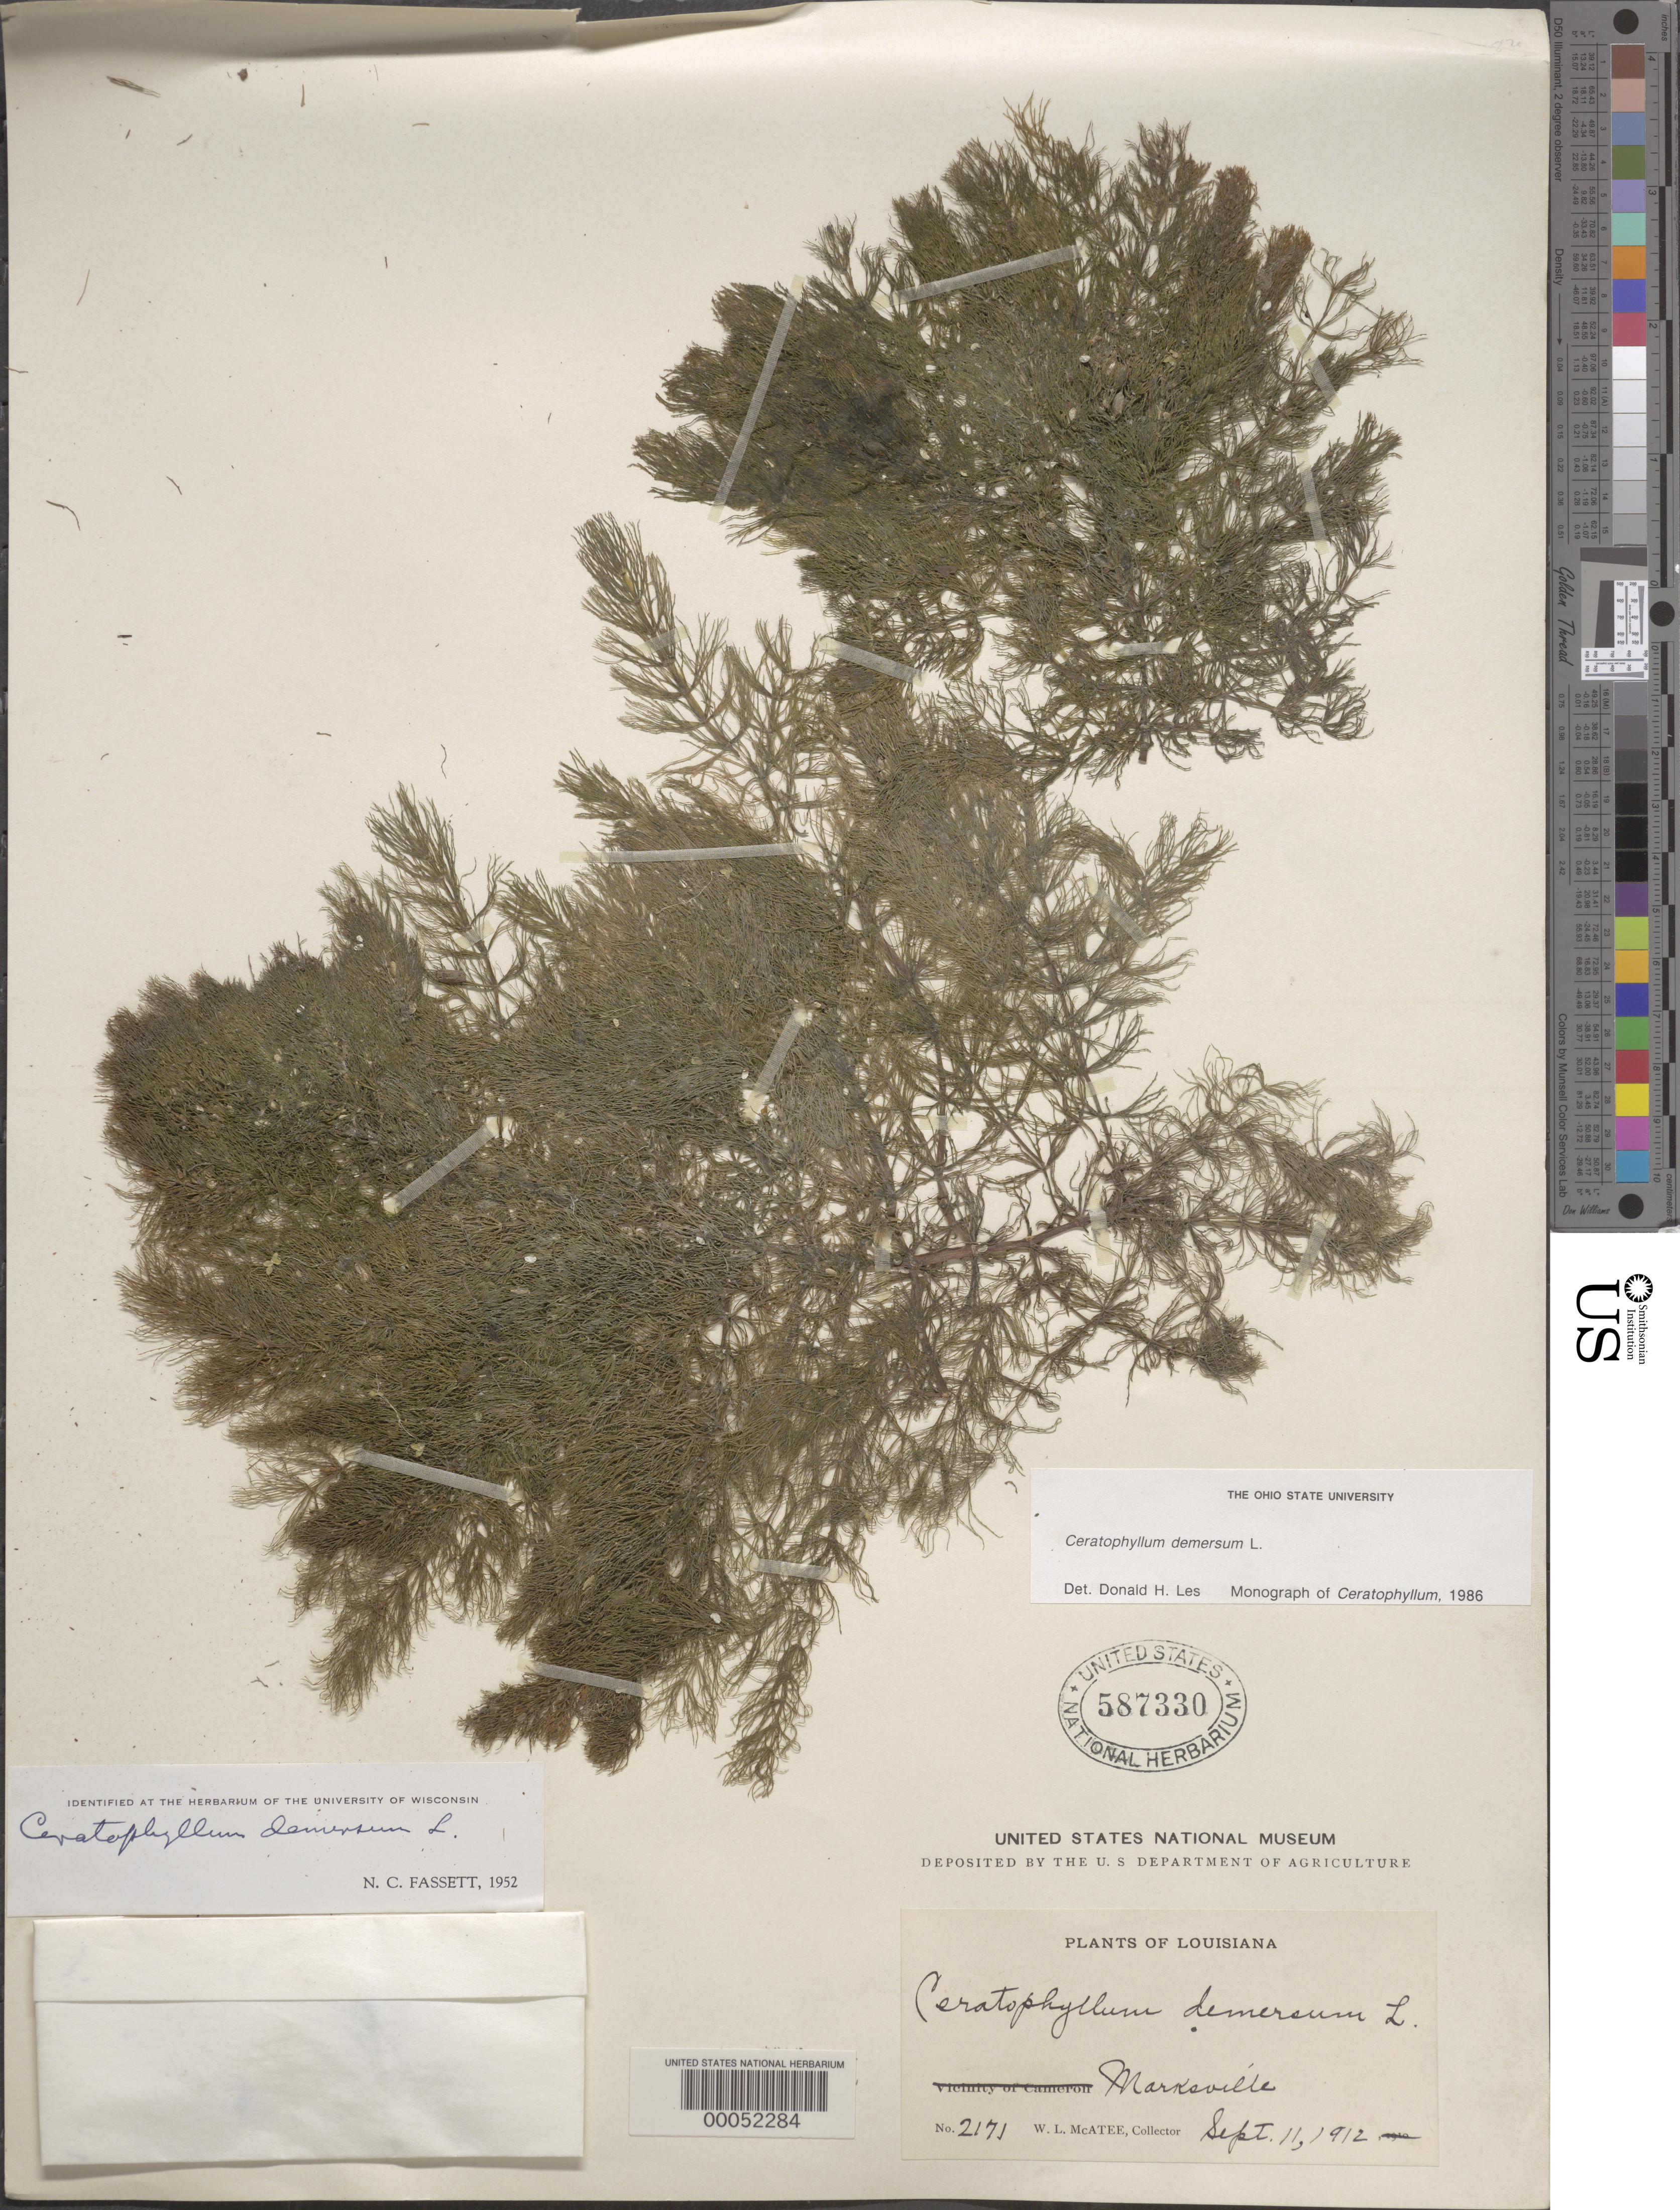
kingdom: Plantae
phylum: Tracheophyta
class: Magnoliopsida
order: Ceratophyllales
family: Ceratophyllaceae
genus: Ceratophyllum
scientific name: Ceratophyllum demersum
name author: L.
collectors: W. McAtee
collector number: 2171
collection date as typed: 11 Sep 1912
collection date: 1912-09-11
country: United States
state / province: Louisiana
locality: Marksville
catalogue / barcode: US 587330